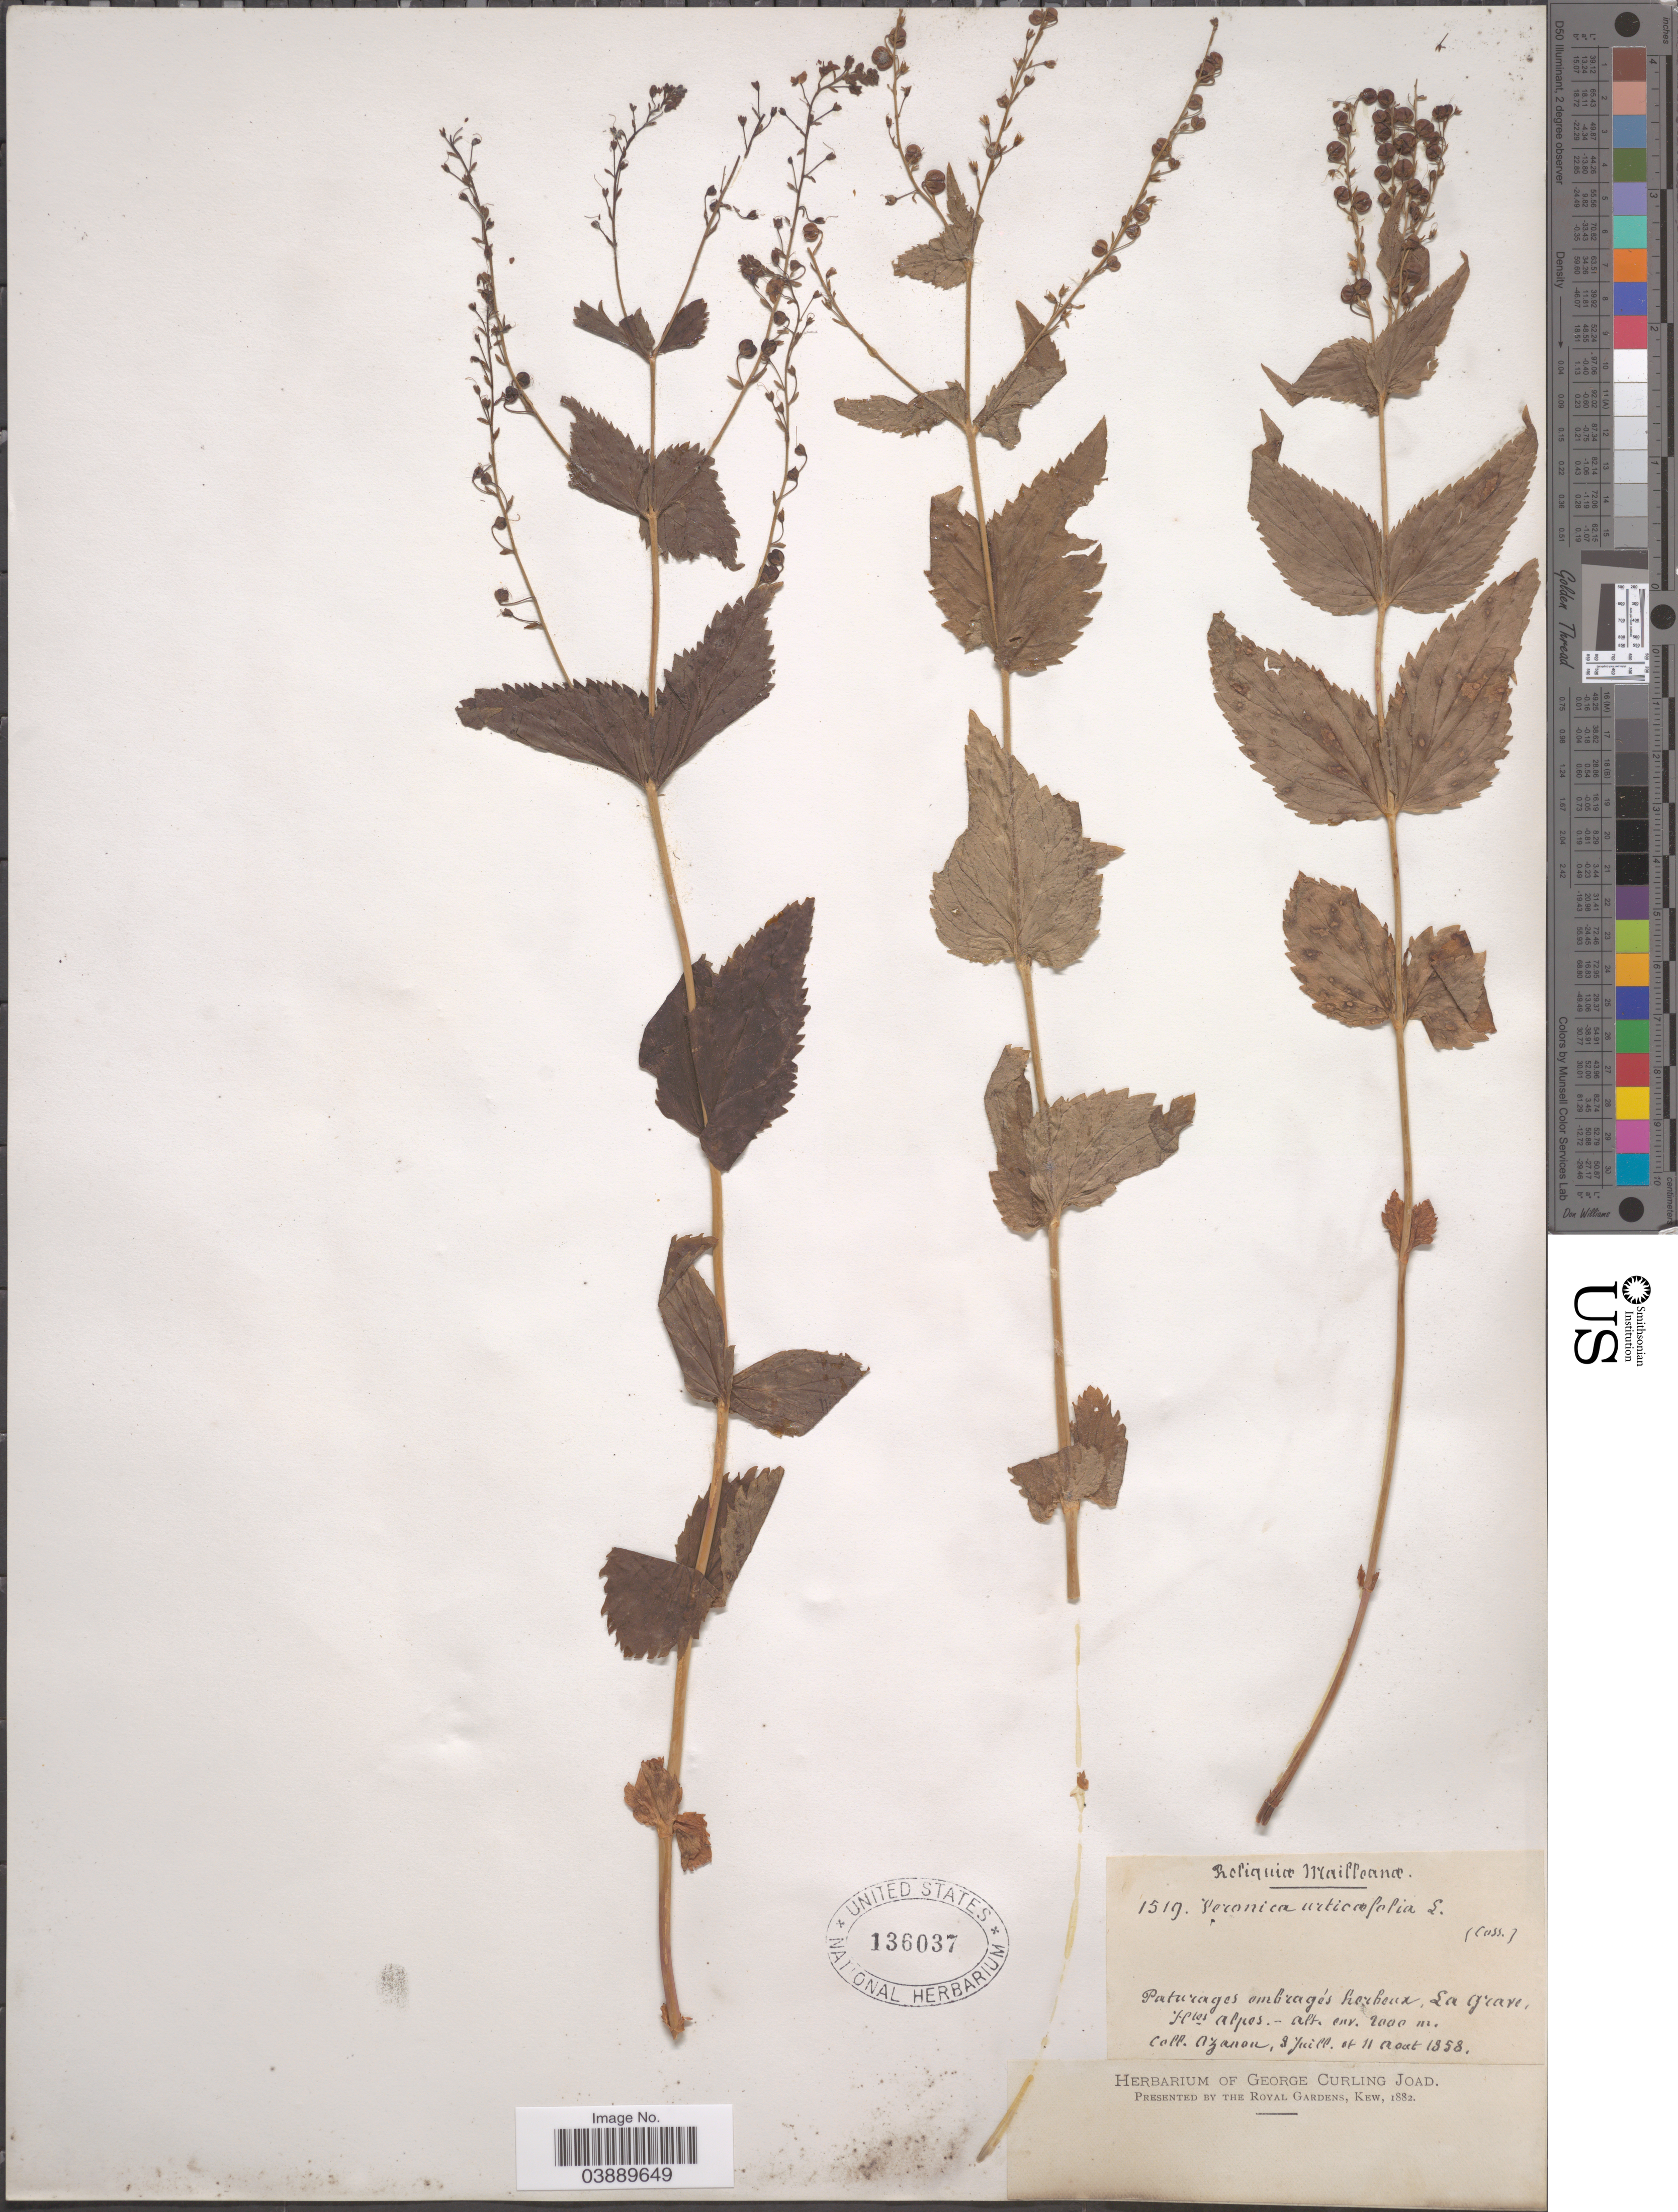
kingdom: Plantae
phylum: Tracheophyta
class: Magnoliopsida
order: Lamiales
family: Plantaginaceae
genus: Veronica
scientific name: Veronica urticifolia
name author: Jacq.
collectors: Ozanon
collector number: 1519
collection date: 1858-07-03/1858-08-11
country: France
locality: Paturages ambragés herboux, La Grave Htes Alpes.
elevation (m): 2000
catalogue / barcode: US 136037